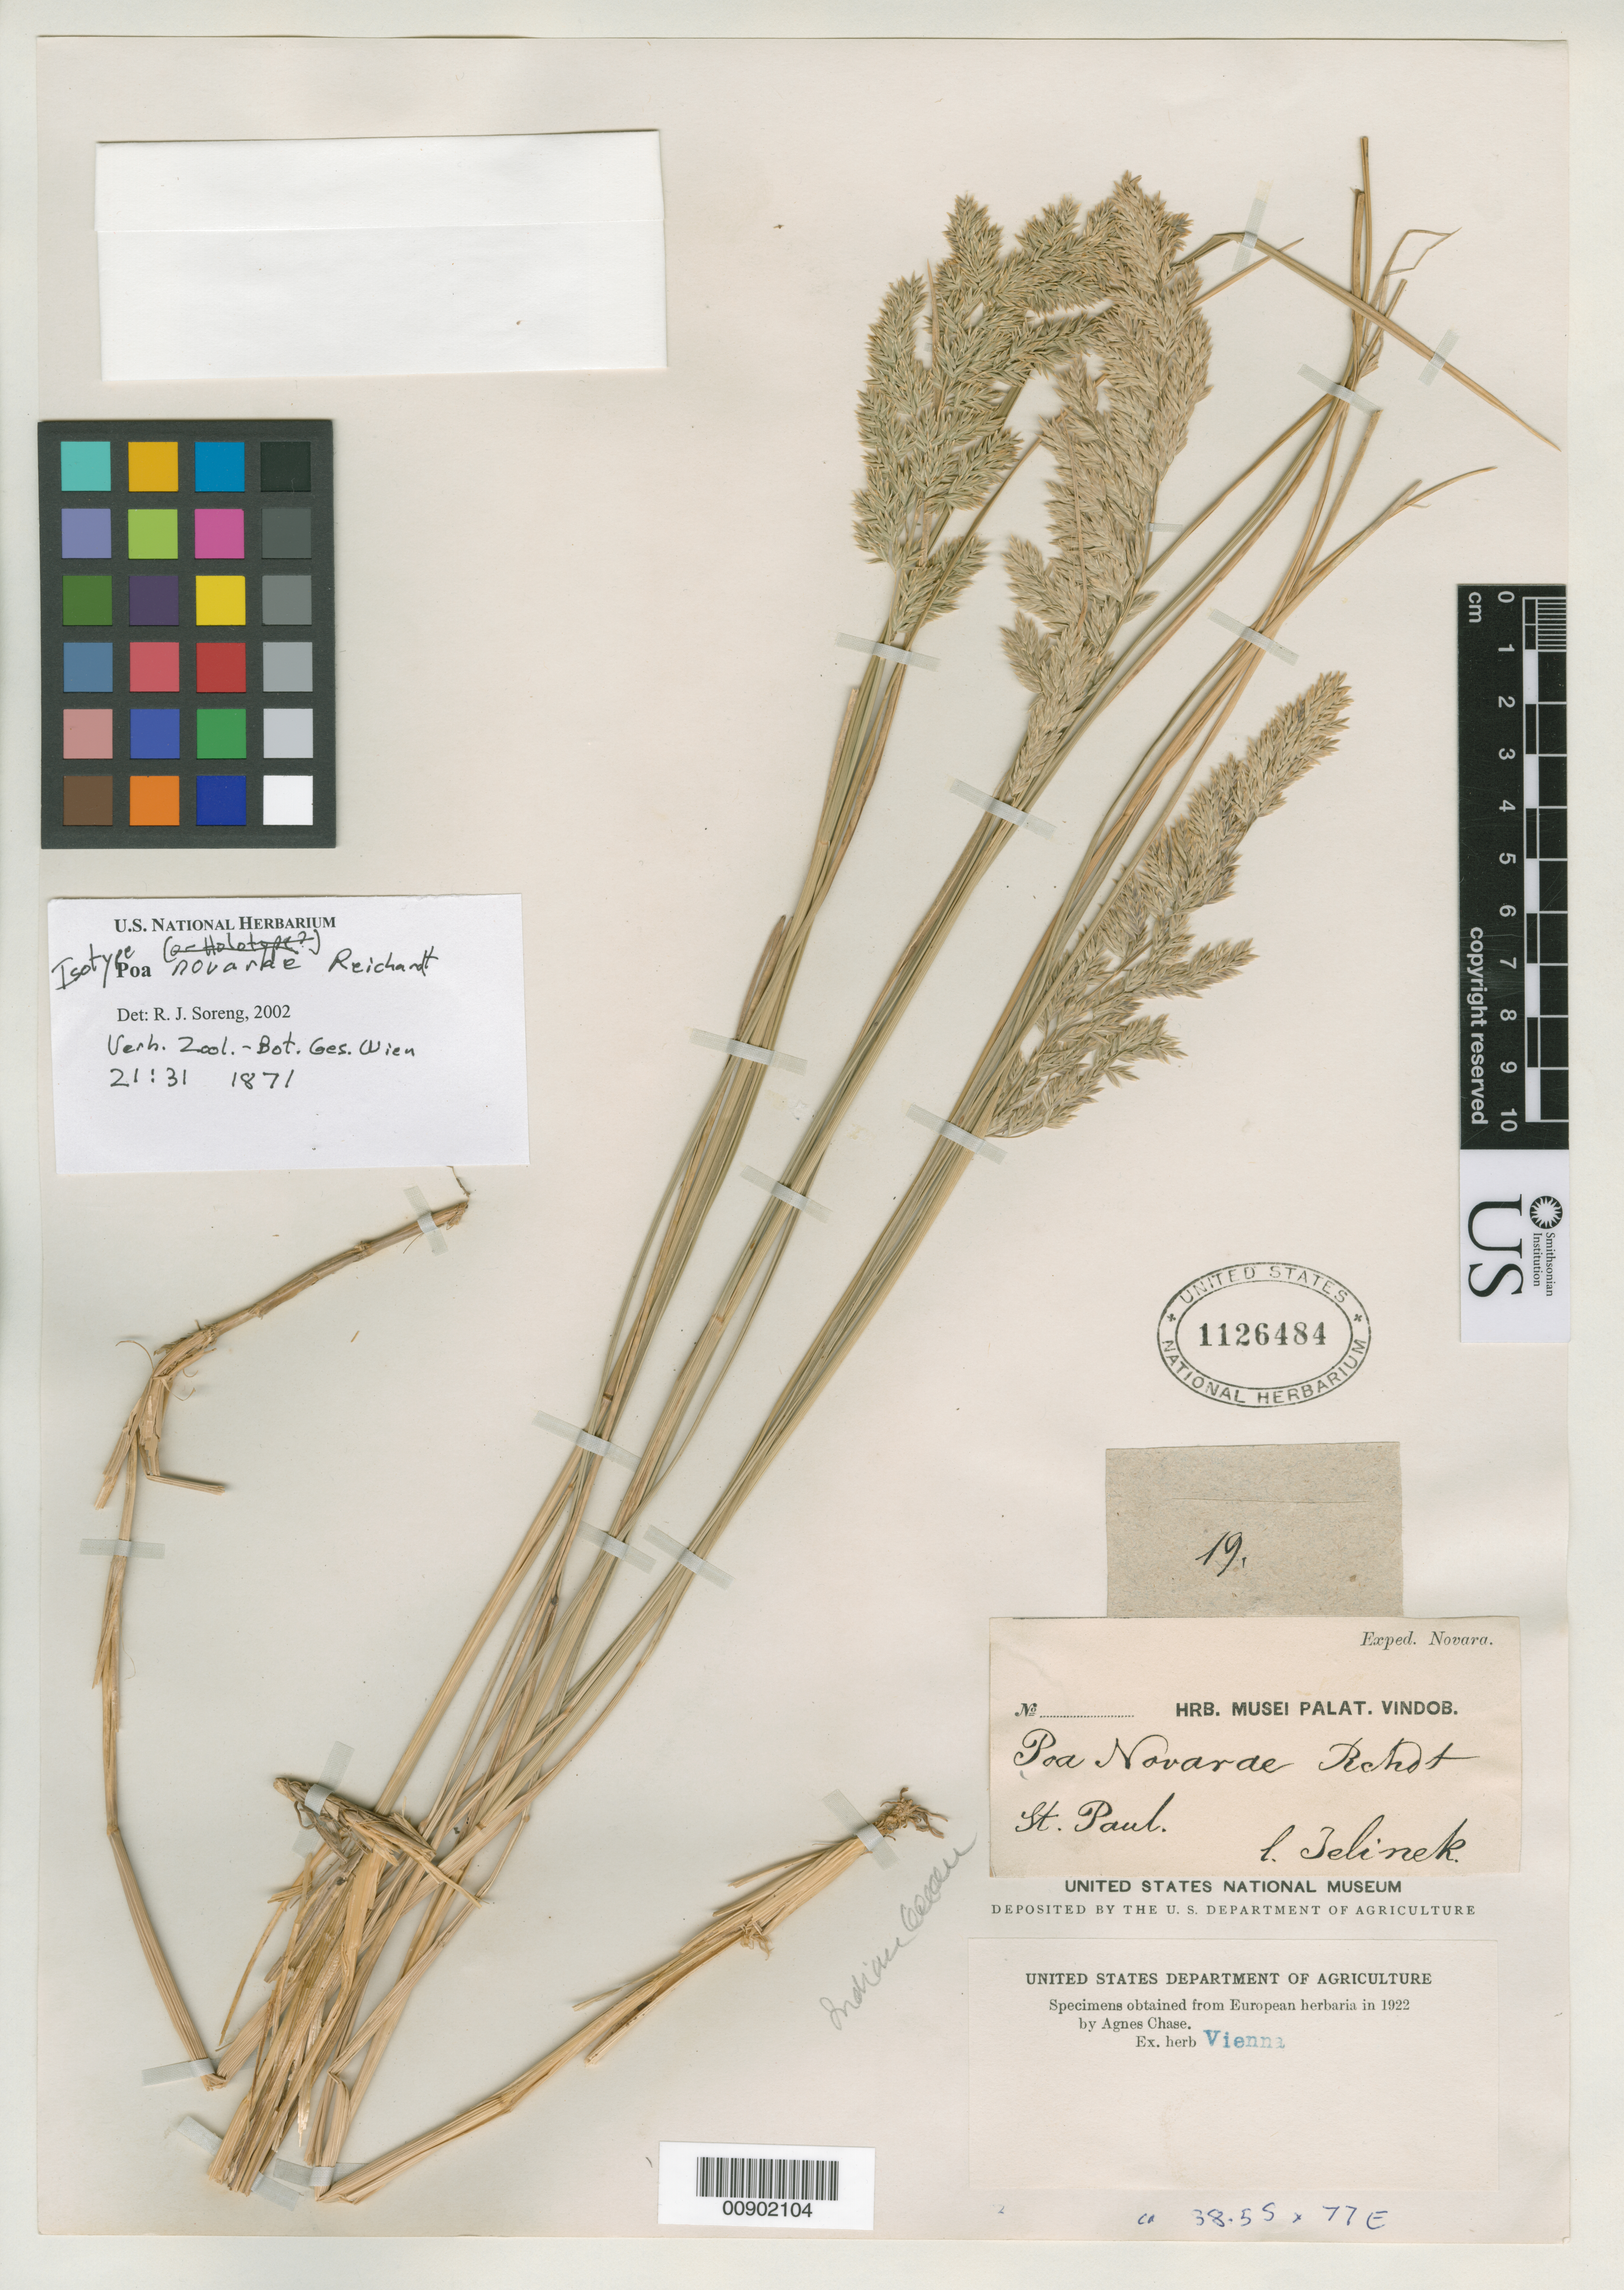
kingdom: Plantae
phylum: Tracheophyta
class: Liliopsida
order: Poales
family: Poaceae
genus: Poa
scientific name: Poa novarae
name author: Reichardt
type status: Isosyntype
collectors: A. Jelinek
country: French Southern Territories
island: St. Paul Island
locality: St. Paul [Island, French Southern and Antarctic Lands, southern Indian Ocean]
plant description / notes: Exped. Novara.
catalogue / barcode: US 1126484